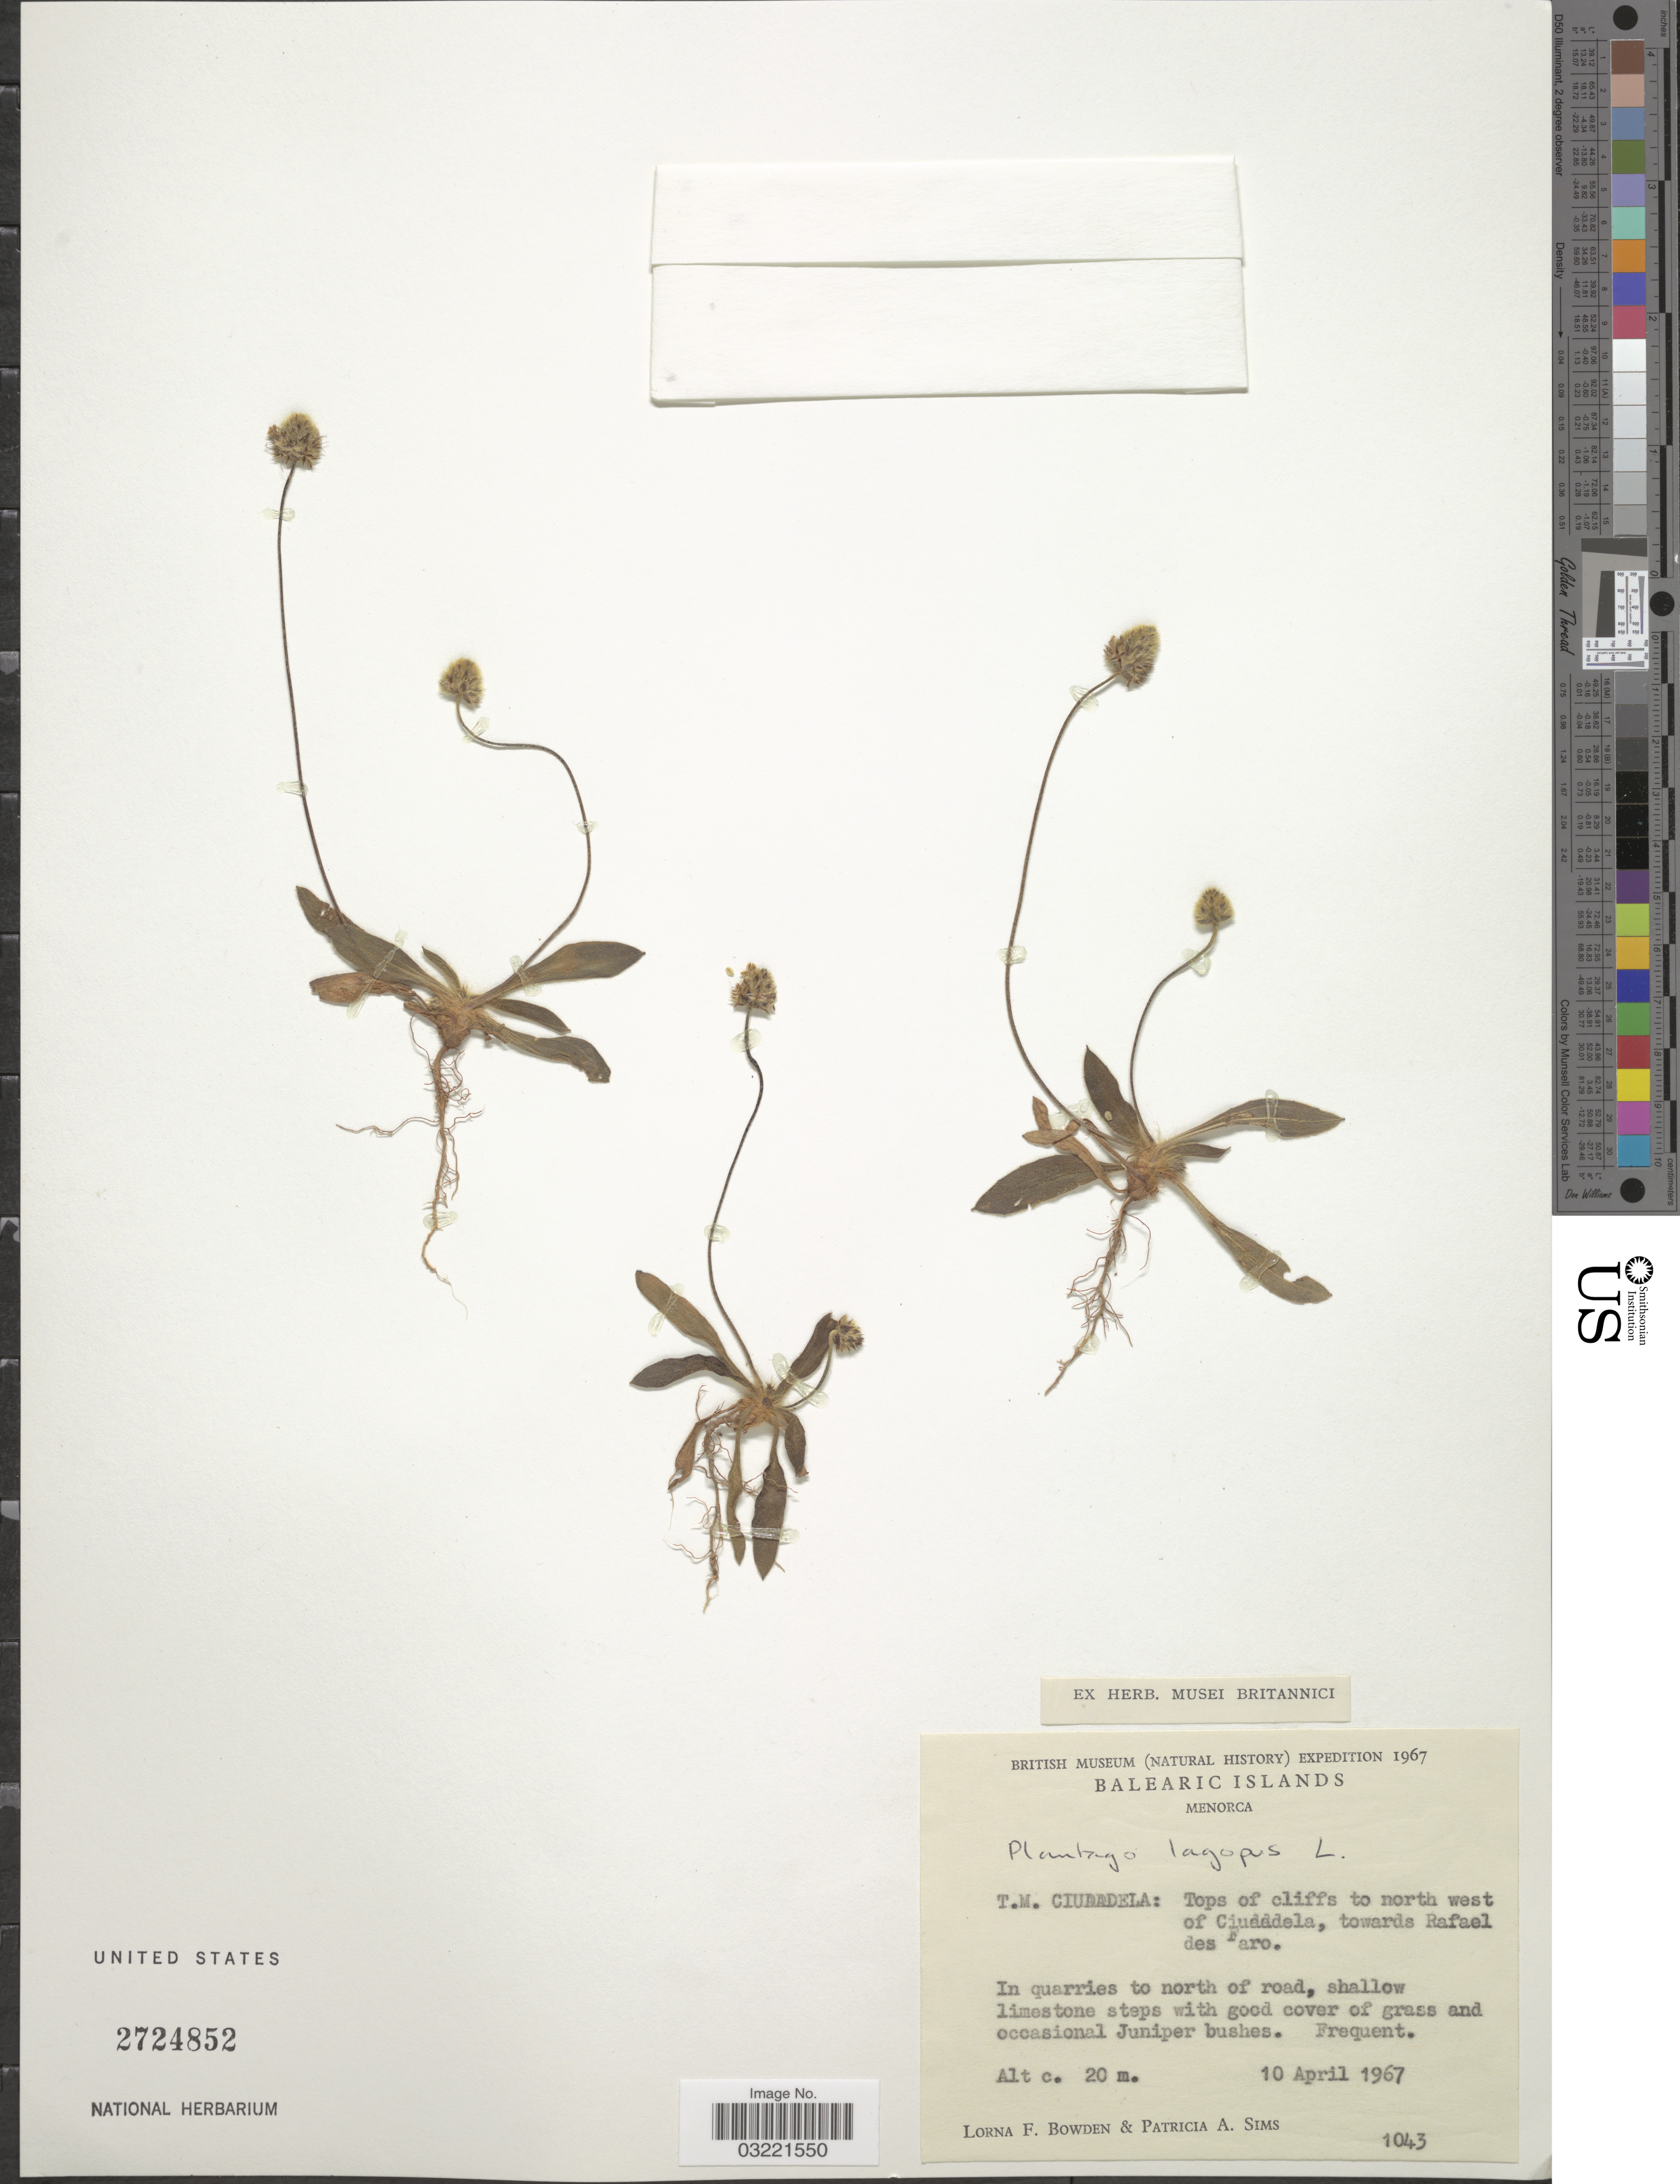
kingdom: Plantae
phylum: Tracheophyta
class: Magnoliopsida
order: Lamiales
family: Plantaginaceae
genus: Plantago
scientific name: Plantago lagopus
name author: L.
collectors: L. F. Bowden & P. A. Sims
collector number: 1043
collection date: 1967-04-10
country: Spain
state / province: Islas Baleares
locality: Balearic Islands. Menorca. T. M. Ciudadela: Top of cliffs to north west of Ciudadela, towards Rafael des Faro.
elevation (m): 20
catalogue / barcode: US 2724852